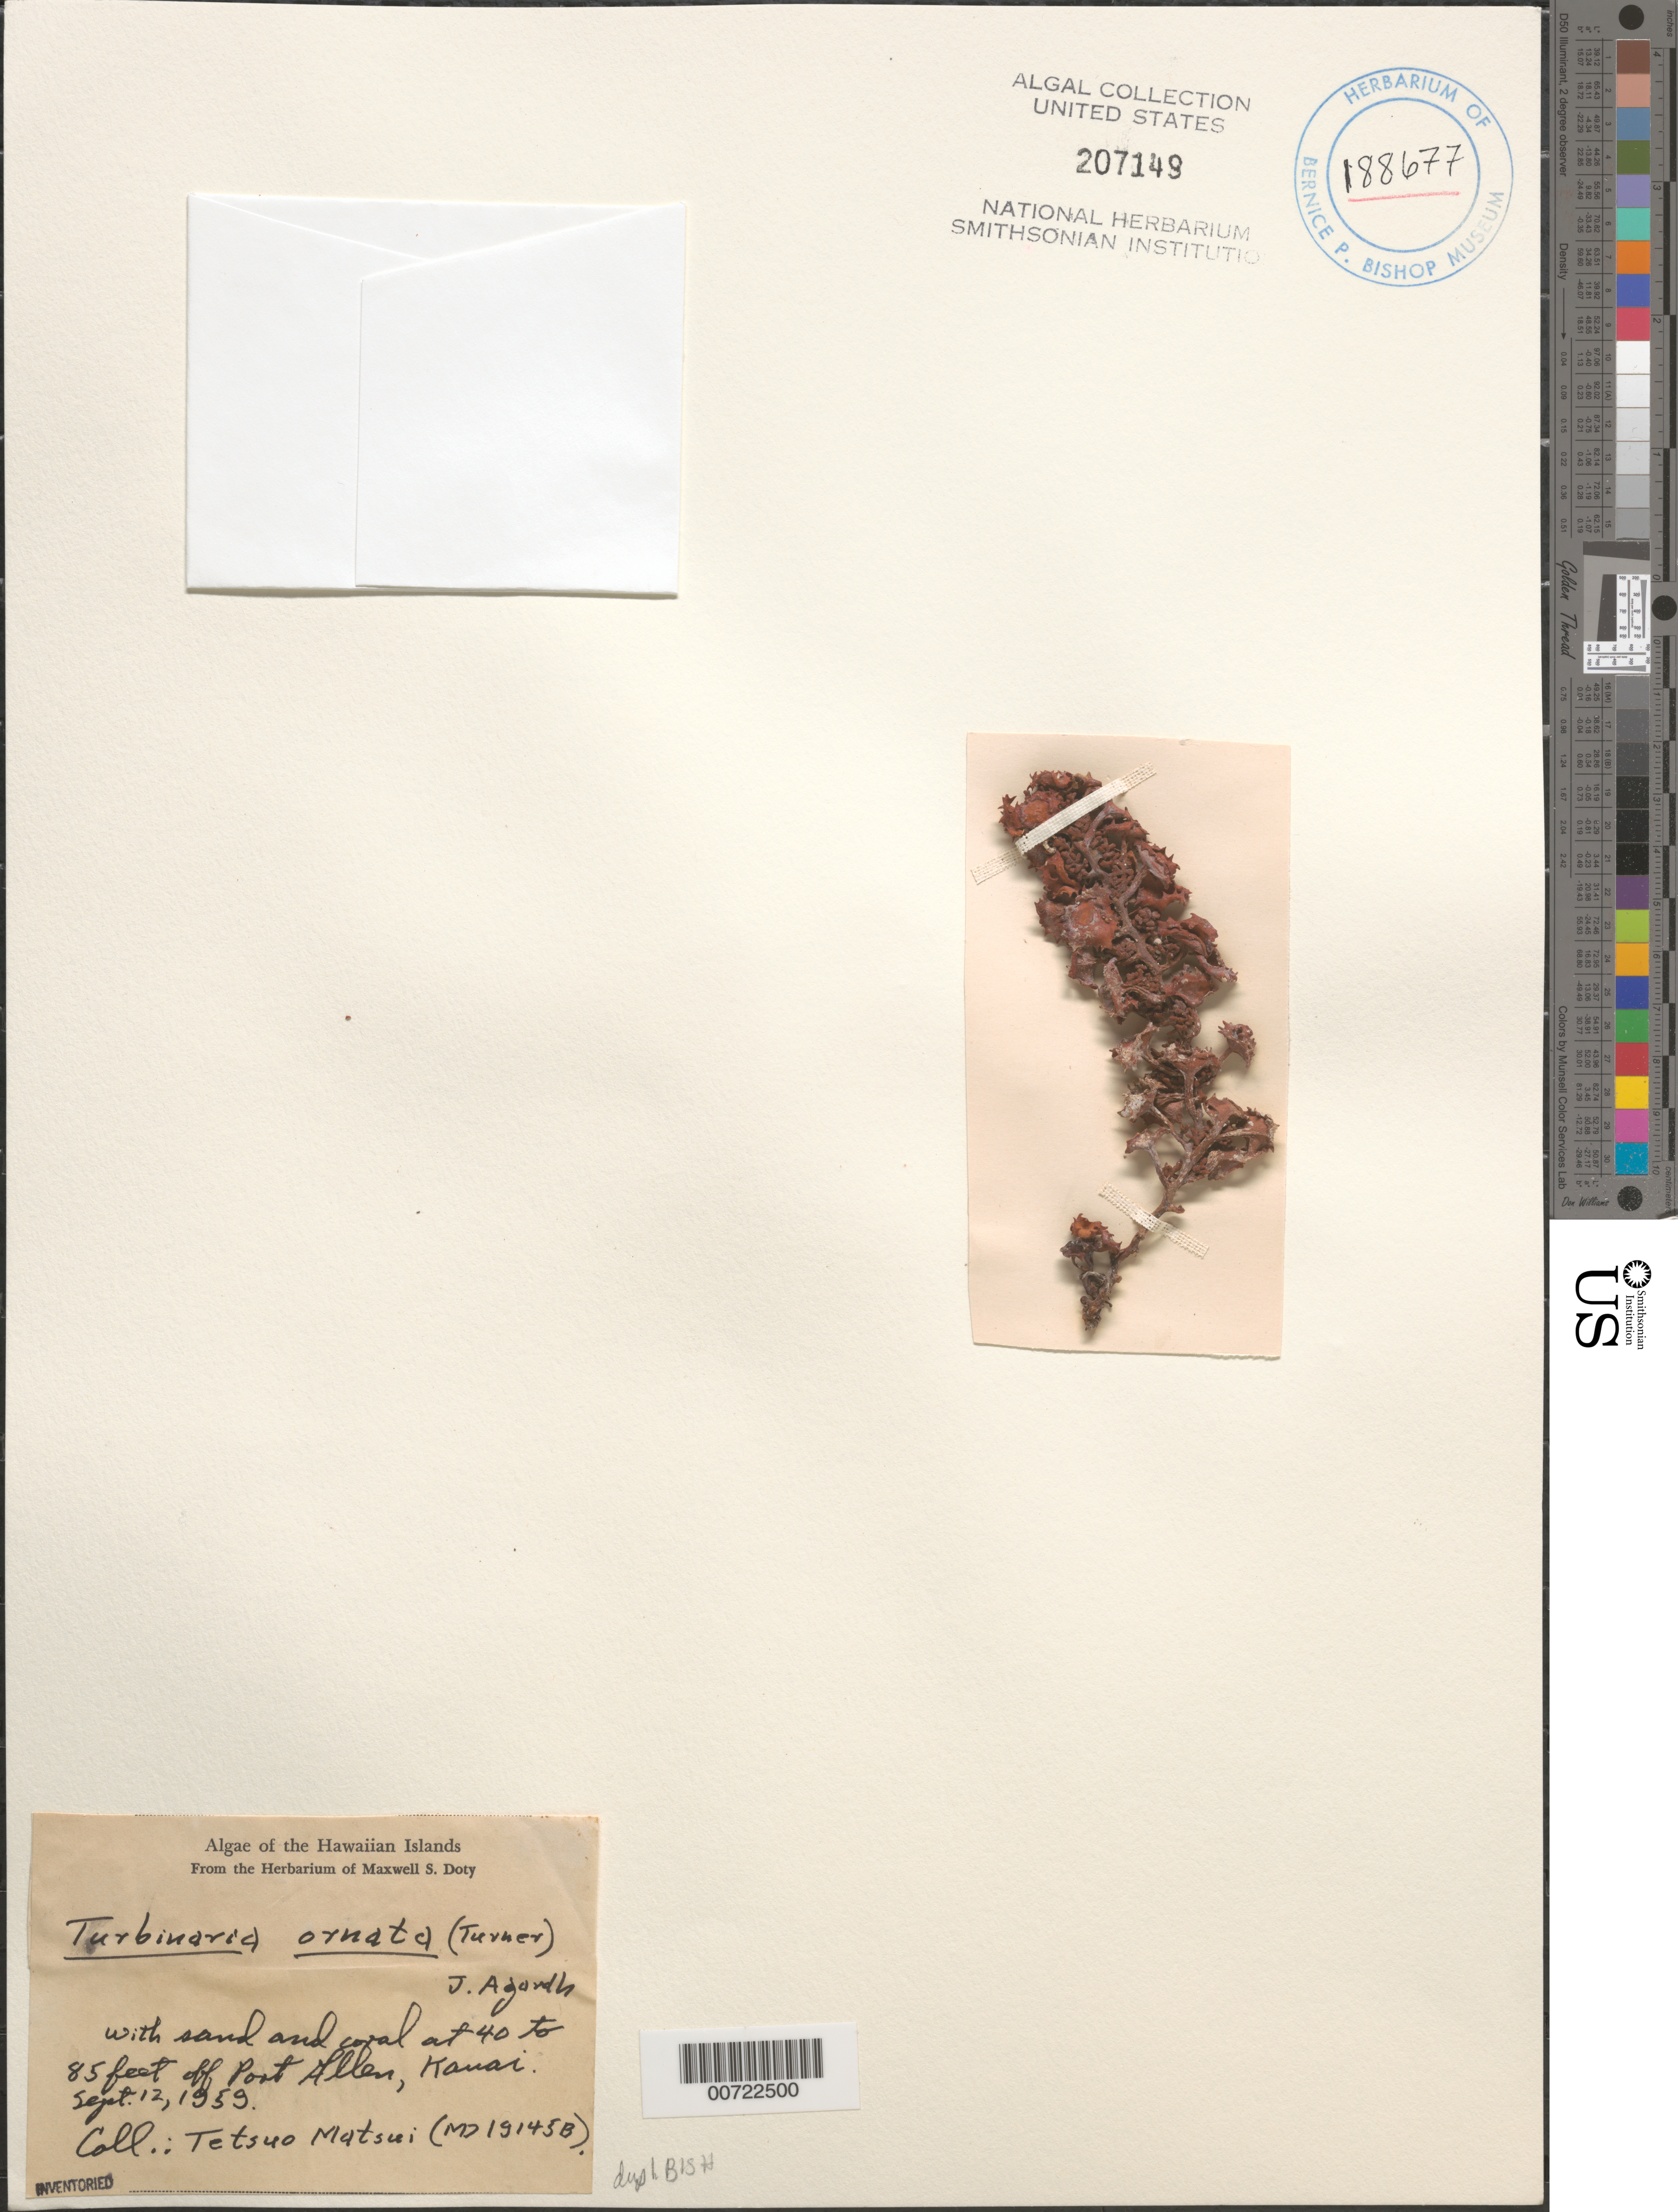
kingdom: Chromista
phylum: Ochrophyta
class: Phaeophyceae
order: Fucales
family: Sargassaceae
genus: Turbinaria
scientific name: Turbinaria ornata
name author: (Turner) J. Agardh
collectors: T. Matsui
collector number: MSD 19145B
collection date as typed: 12 Sep 1959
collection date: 1959-09-12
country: United States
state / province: Hawaii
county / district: Kauai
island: Kaua'i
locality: Port Allen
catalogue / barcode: US 207149